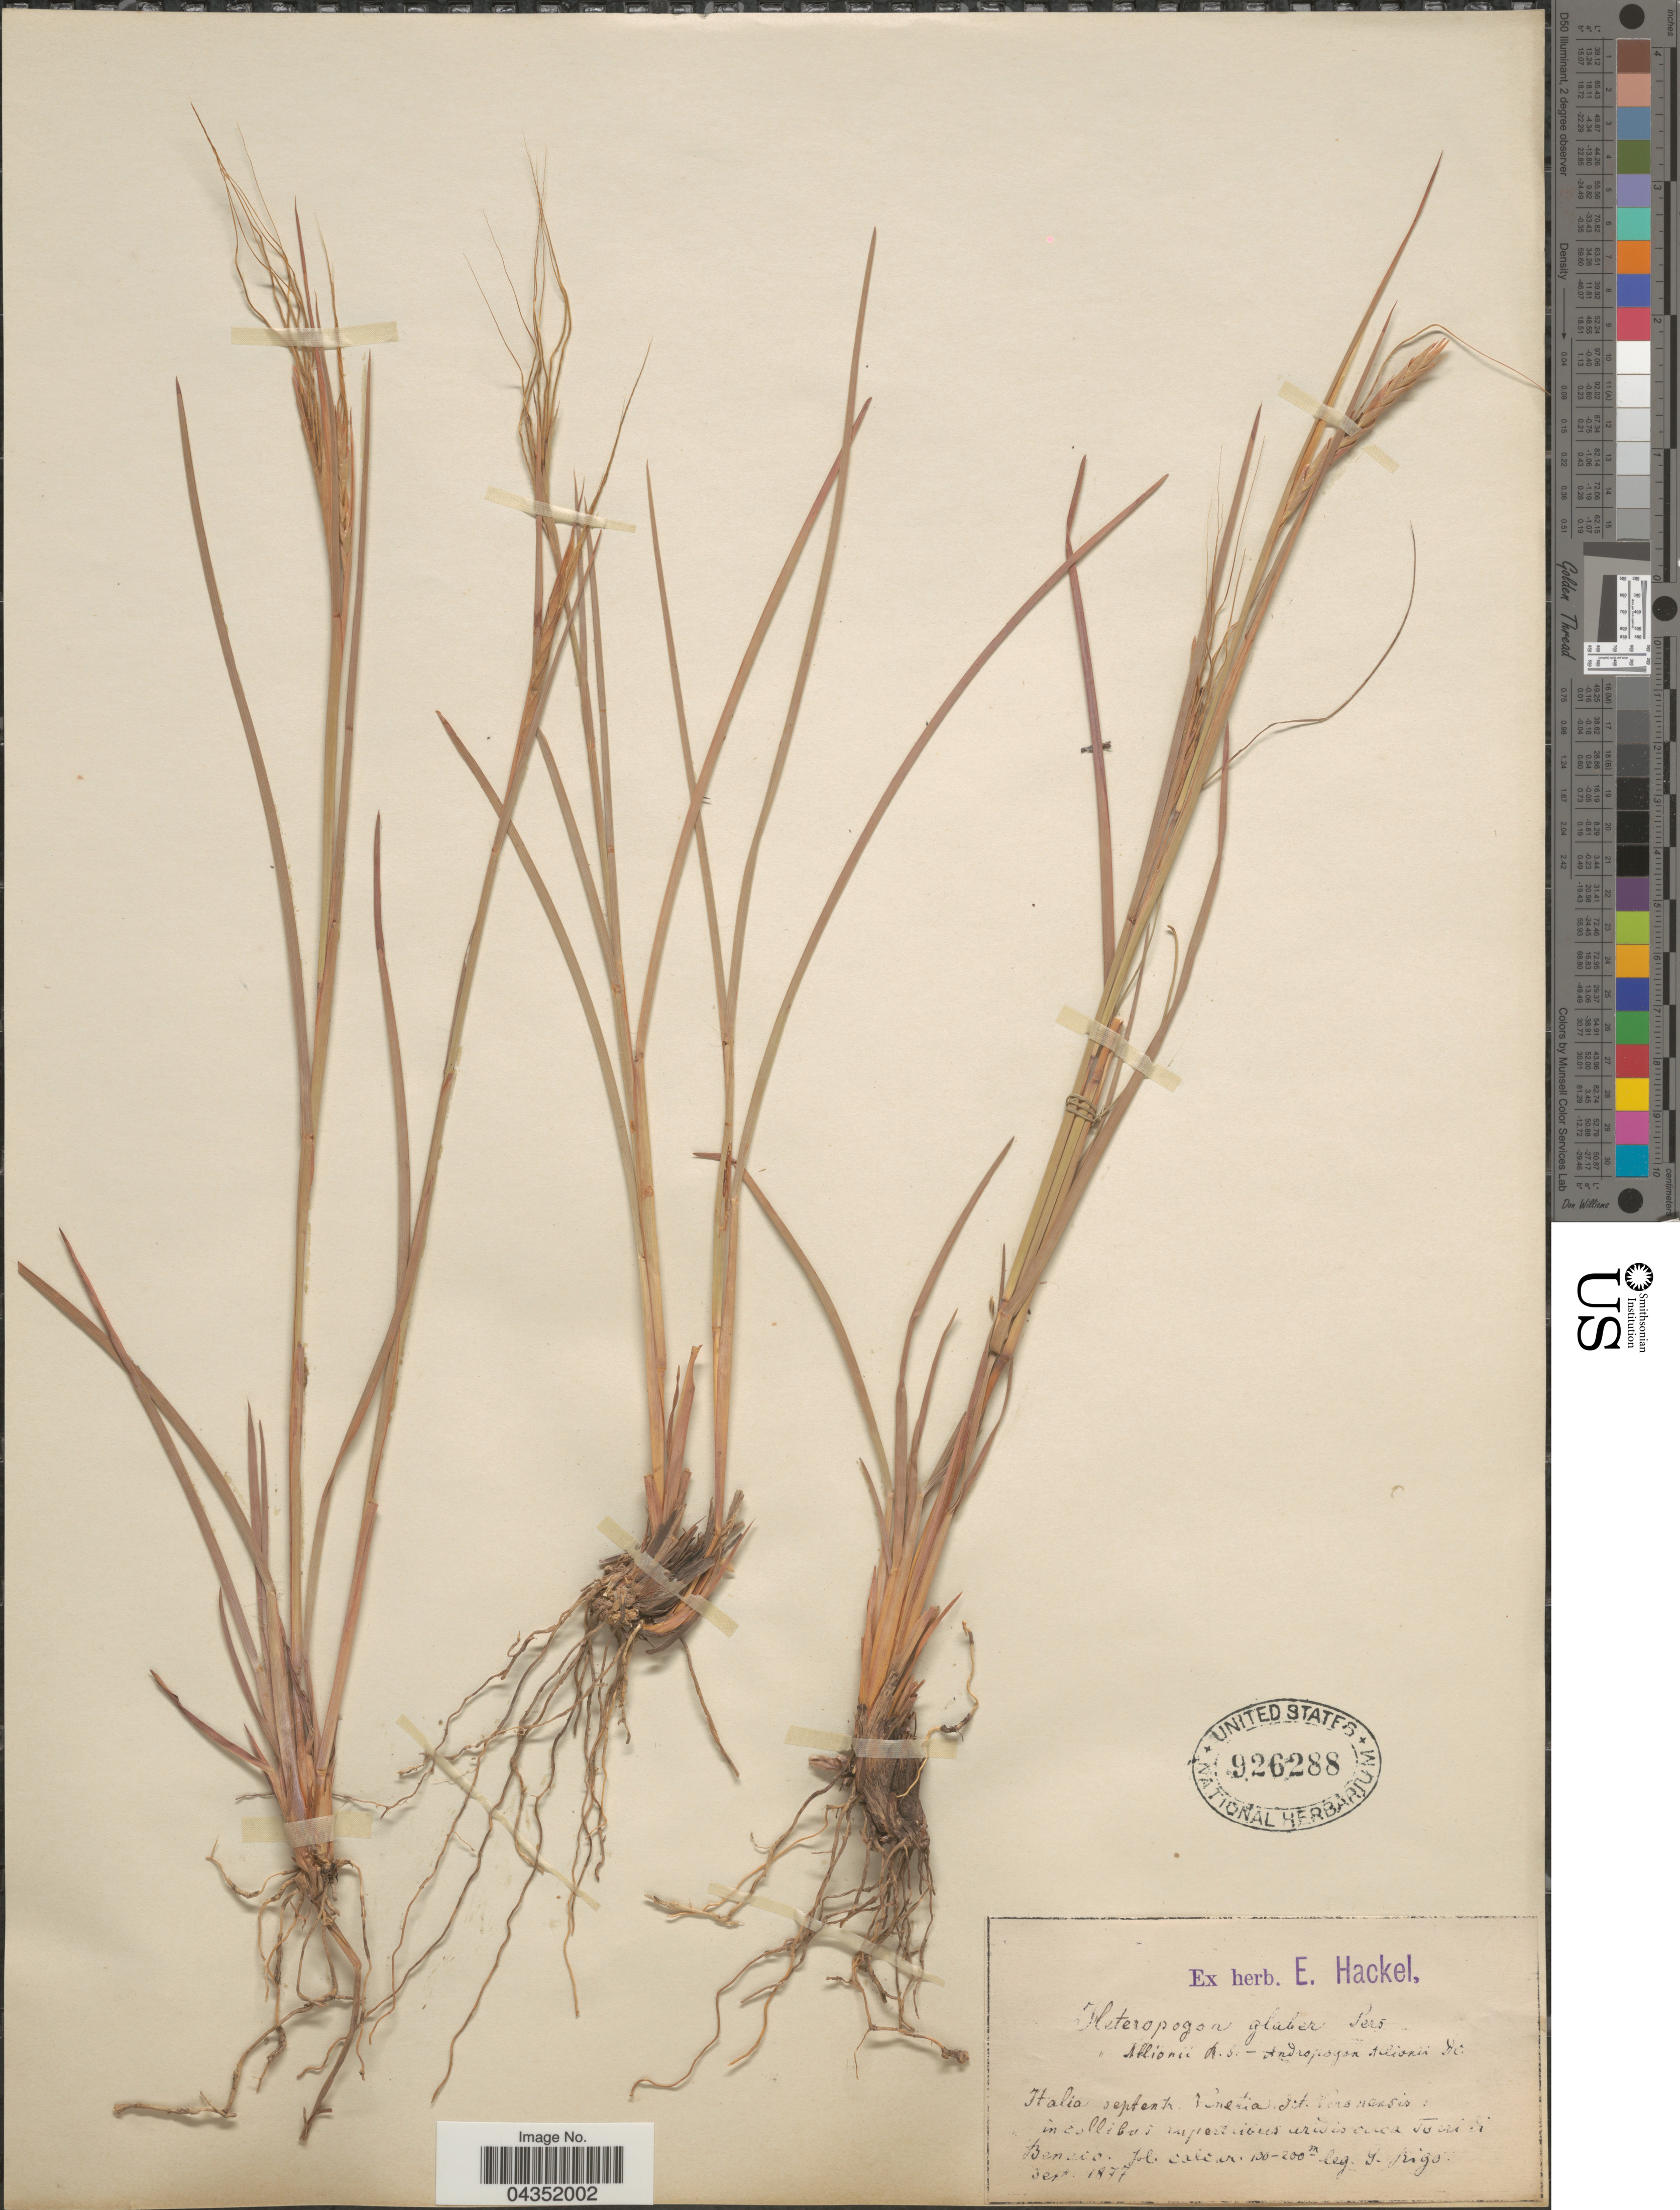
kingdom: Plantae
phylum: Tracheophyta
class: Liliopsida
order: Poales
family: Poaceae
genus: Heteropogon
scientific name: Heteropogon contortus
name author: (L.) P. Beauv. ex Roem. & Schult.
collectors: G. Rigo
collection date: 1877-09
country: Italy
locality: Italia septentr. [illegible text] : in collibus [illegible text] Benaco. sol. calcar.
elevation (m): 100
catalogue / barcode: US 926288